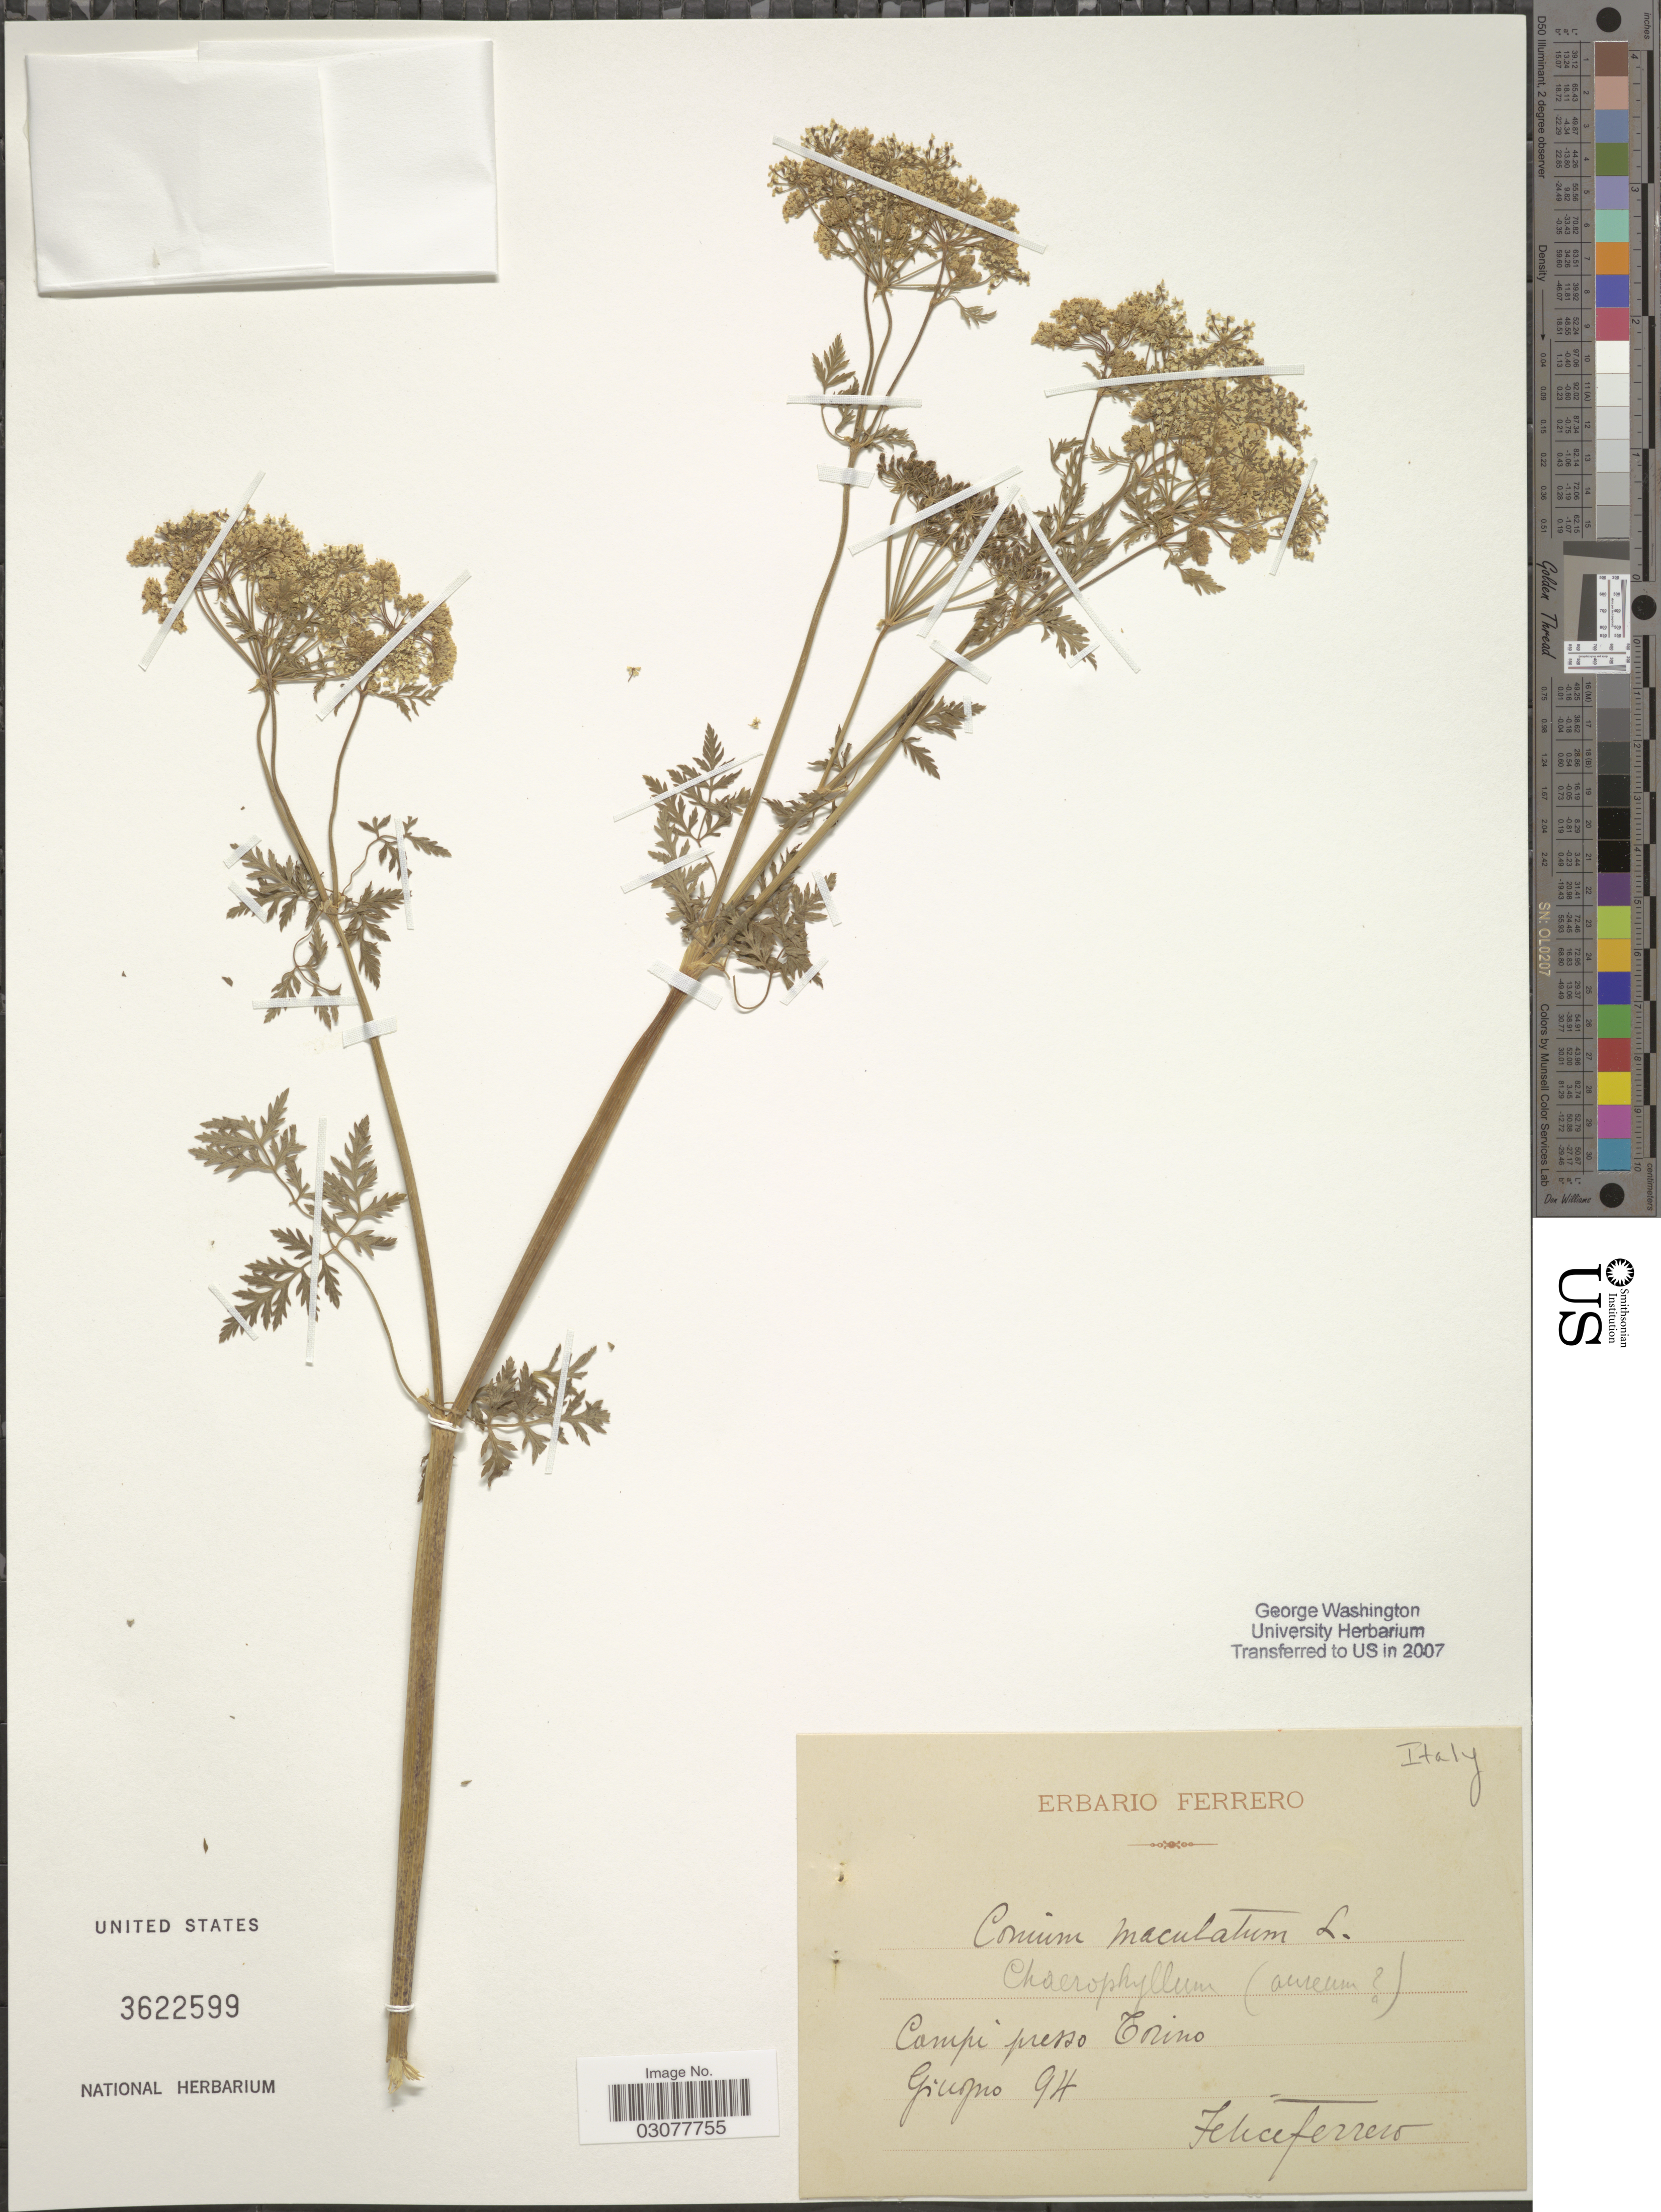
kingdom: Plantae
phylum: Tracheophyta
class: Magnoliopsida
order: Apiales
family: Apiaceae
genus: Chaerophyllum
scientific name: Chaerophyllum sp.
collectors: F. Ferrero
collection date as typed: Transcribed d/m/y: //94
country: Italy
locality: Campi presso Torino.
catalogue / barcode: US 3622599